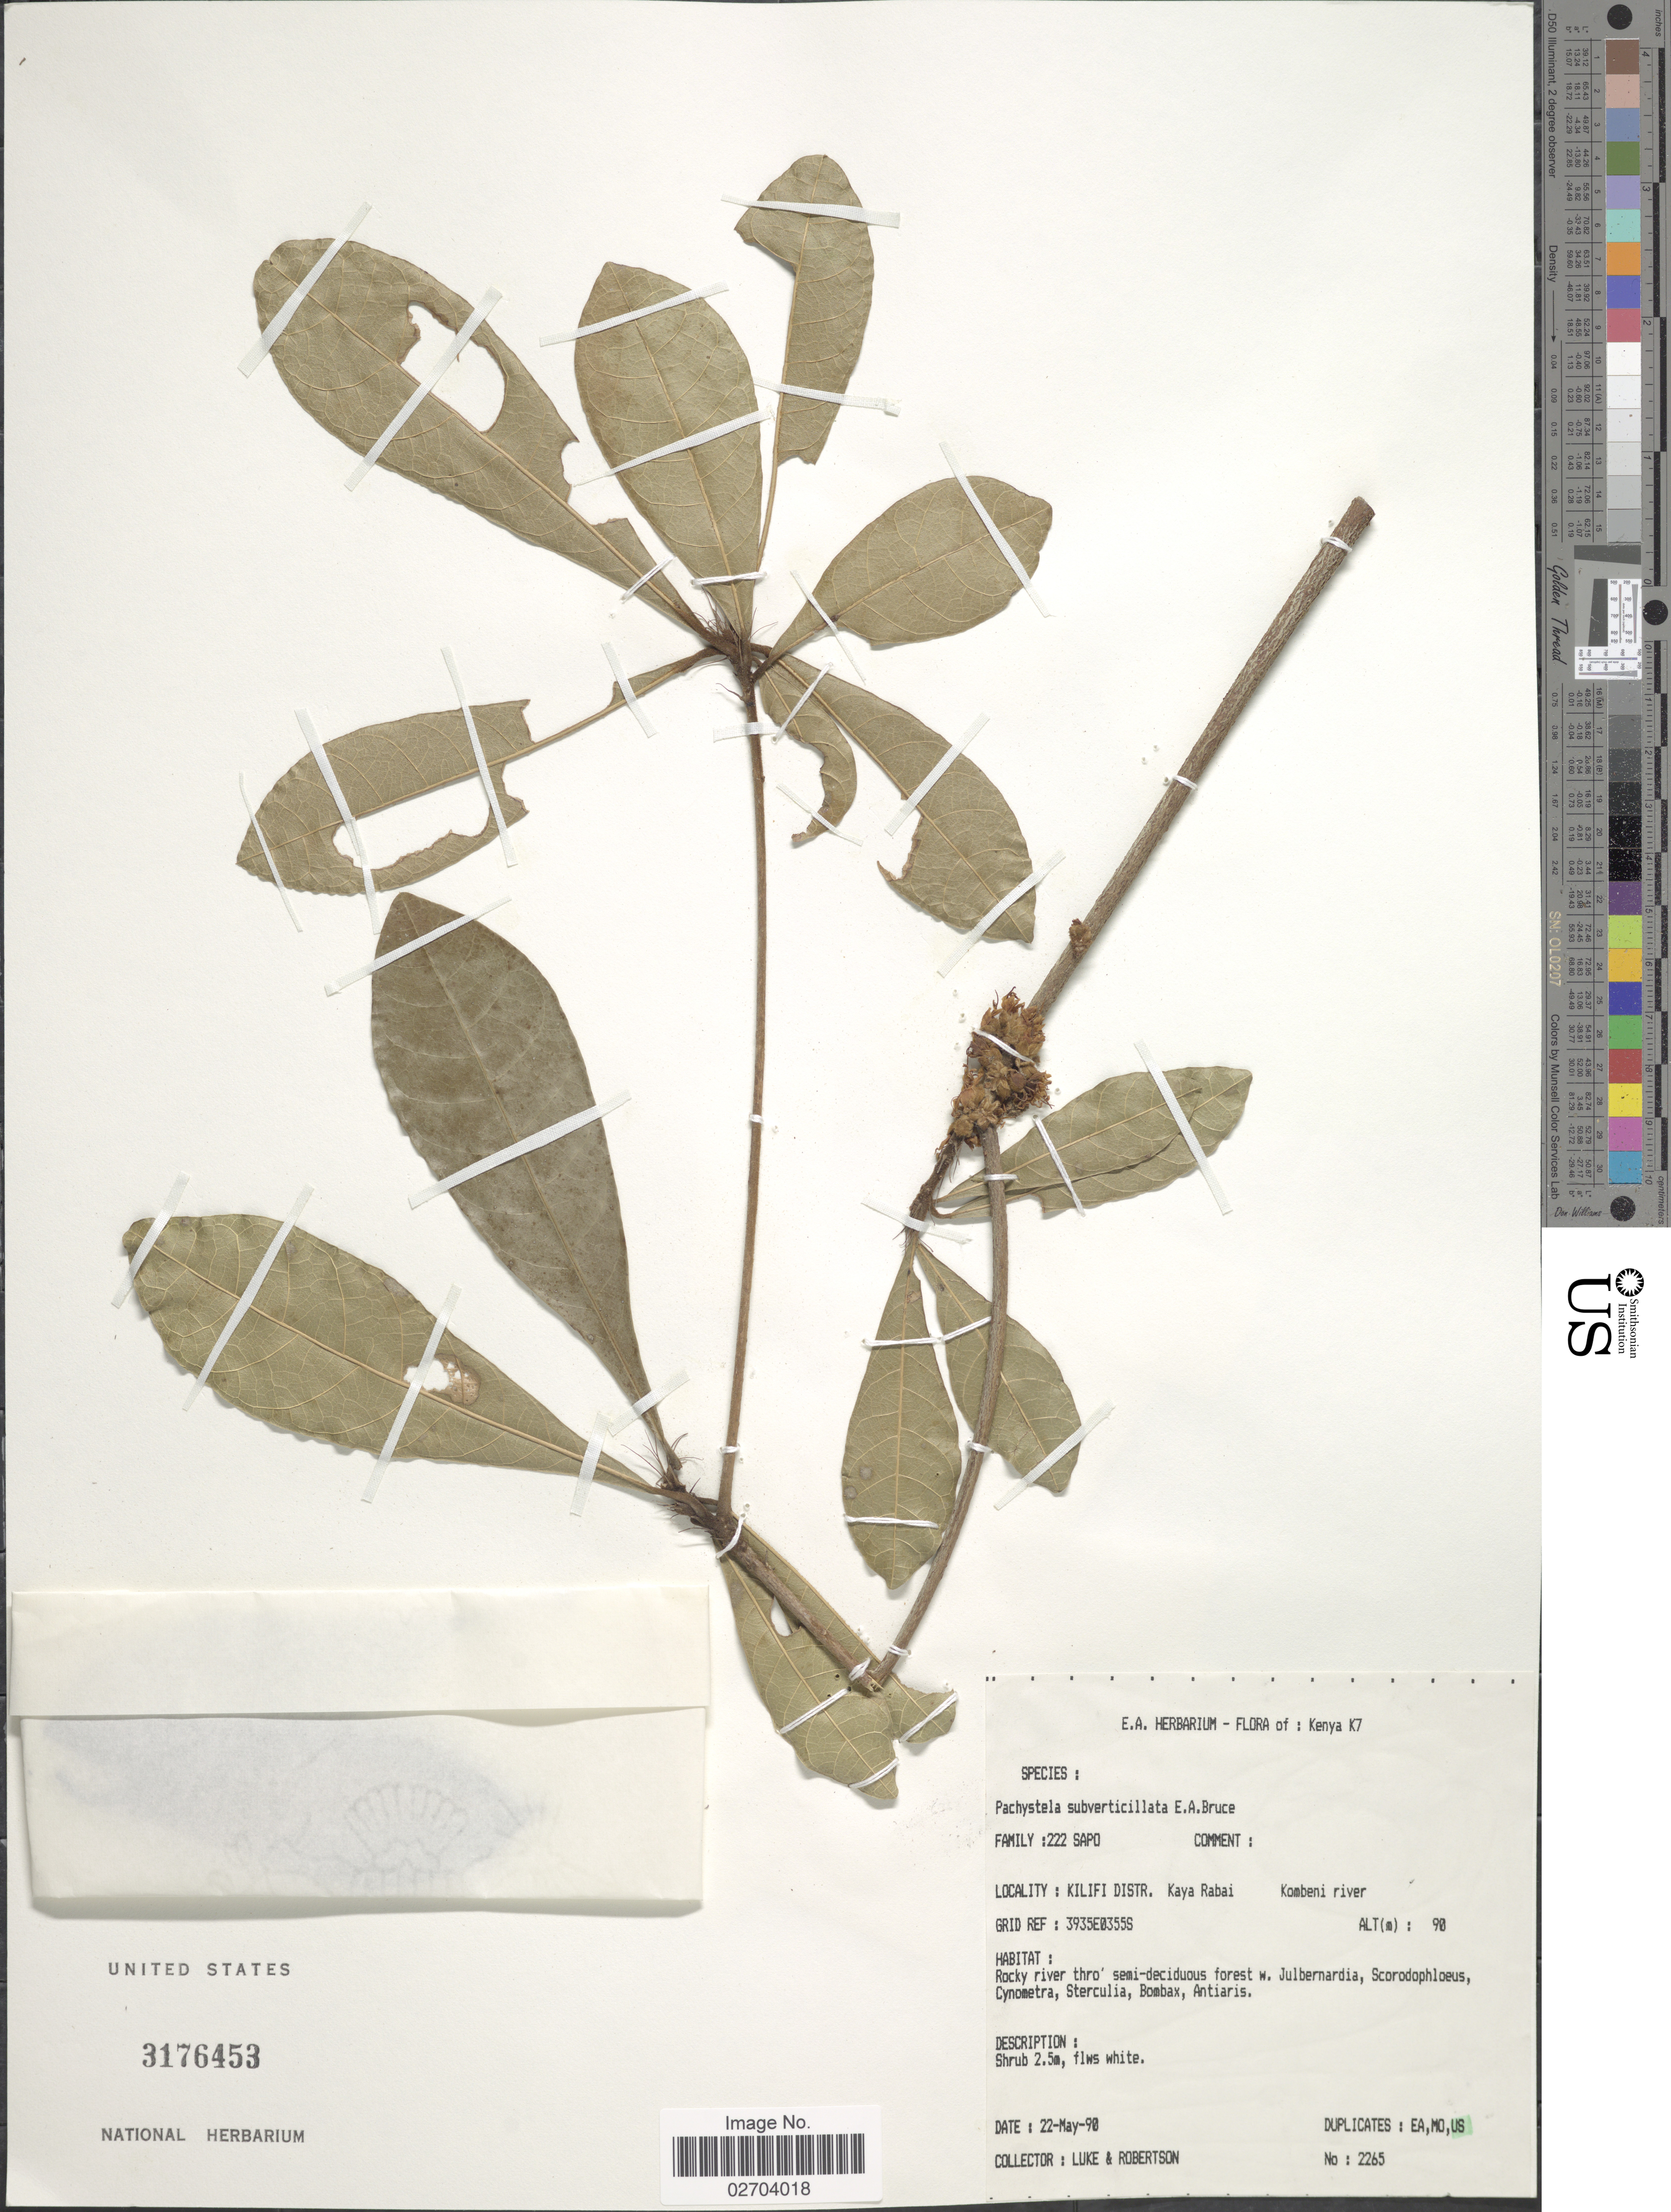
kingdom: Plantae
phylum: Tracheophyta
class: Magnoliopsida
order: Ericales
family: Sapotaceae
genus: Synsepalum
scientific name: Synsepalum subverticillatum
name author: (E.A. Bruce) T.D. Penn.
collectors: -. Luke & -. Robertson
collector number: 2265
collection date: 1990-05-22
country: Kenya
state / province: Kilifi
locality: Kilifi Distr. Kaya Rabai, Kombeni river, Kenya K7.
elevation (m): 90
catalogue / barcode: US 3176453